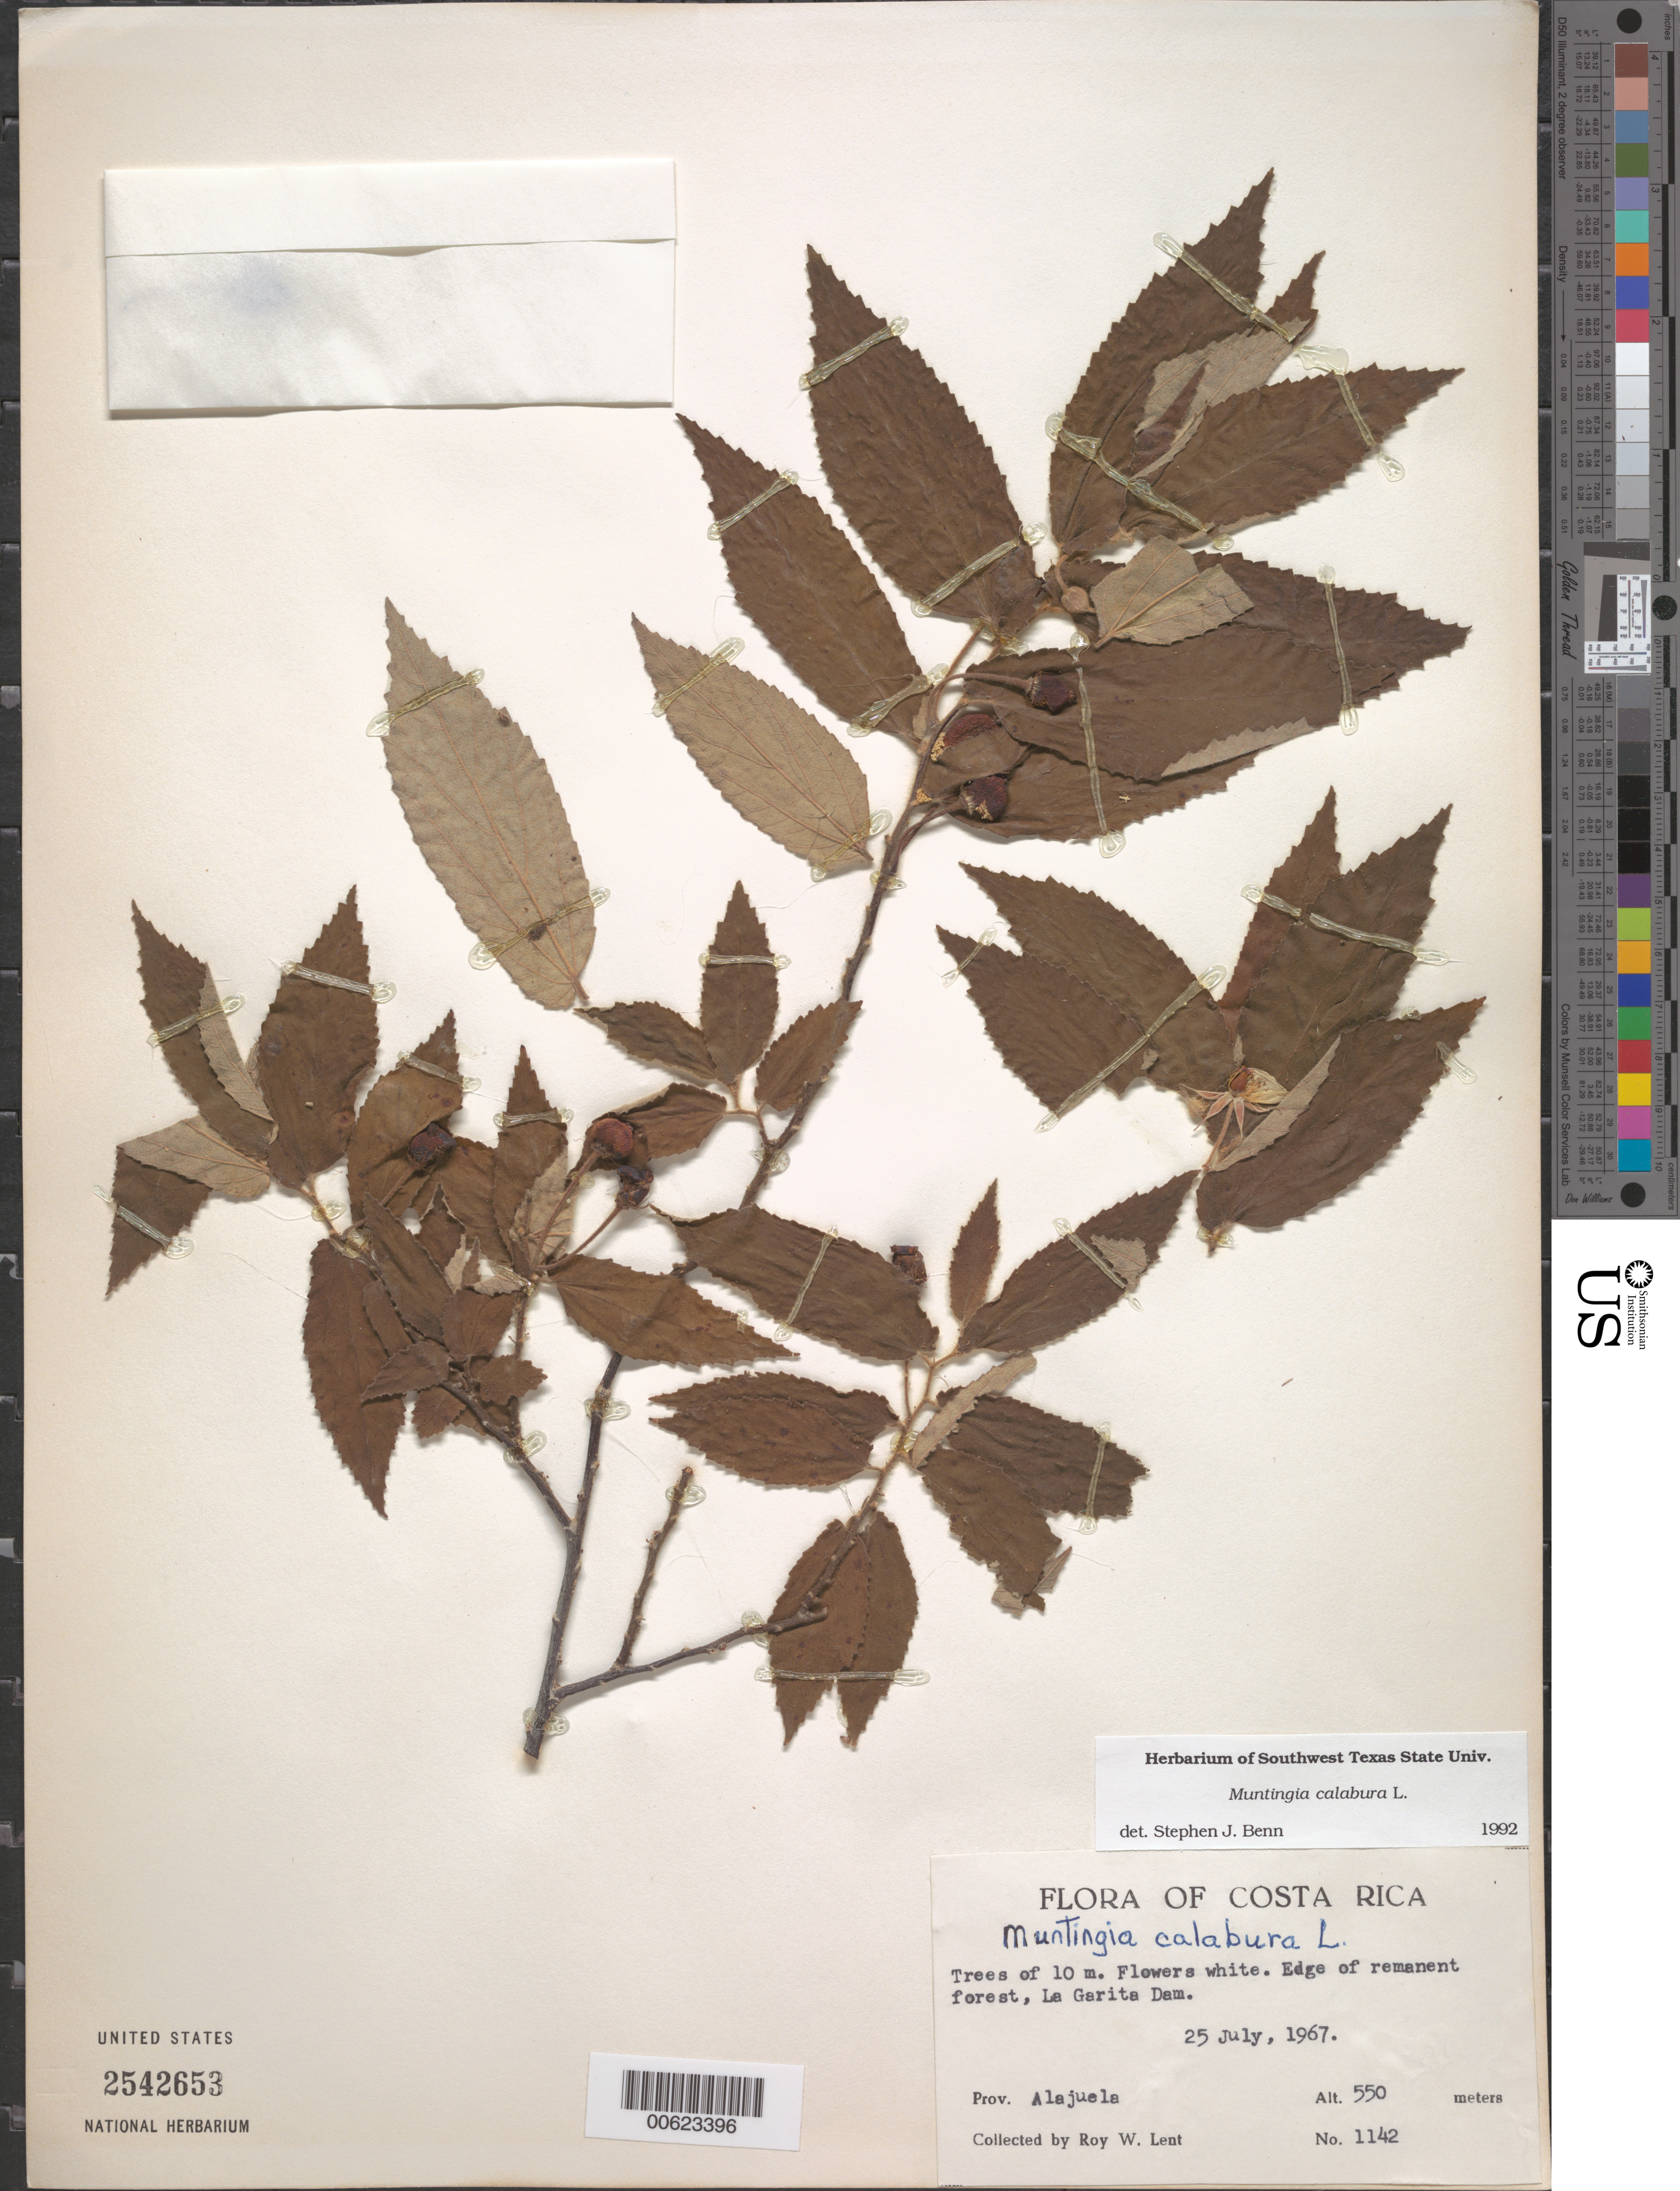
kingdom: Plantae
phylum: Tracheophyta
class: Magnoliopsida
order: Malvales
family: Muntingiaceae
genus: Muntingia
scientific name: Muntingia calabura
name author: L.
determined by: Benn, S. J.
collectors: R. W. Lent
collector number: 1142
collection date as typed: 25 Jul 1967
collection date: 1967-07-25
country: Costa Rica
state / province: Alajuela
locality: La Garita Dam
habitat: Edge of remnant forest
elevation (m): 550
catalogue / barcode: US 2542653